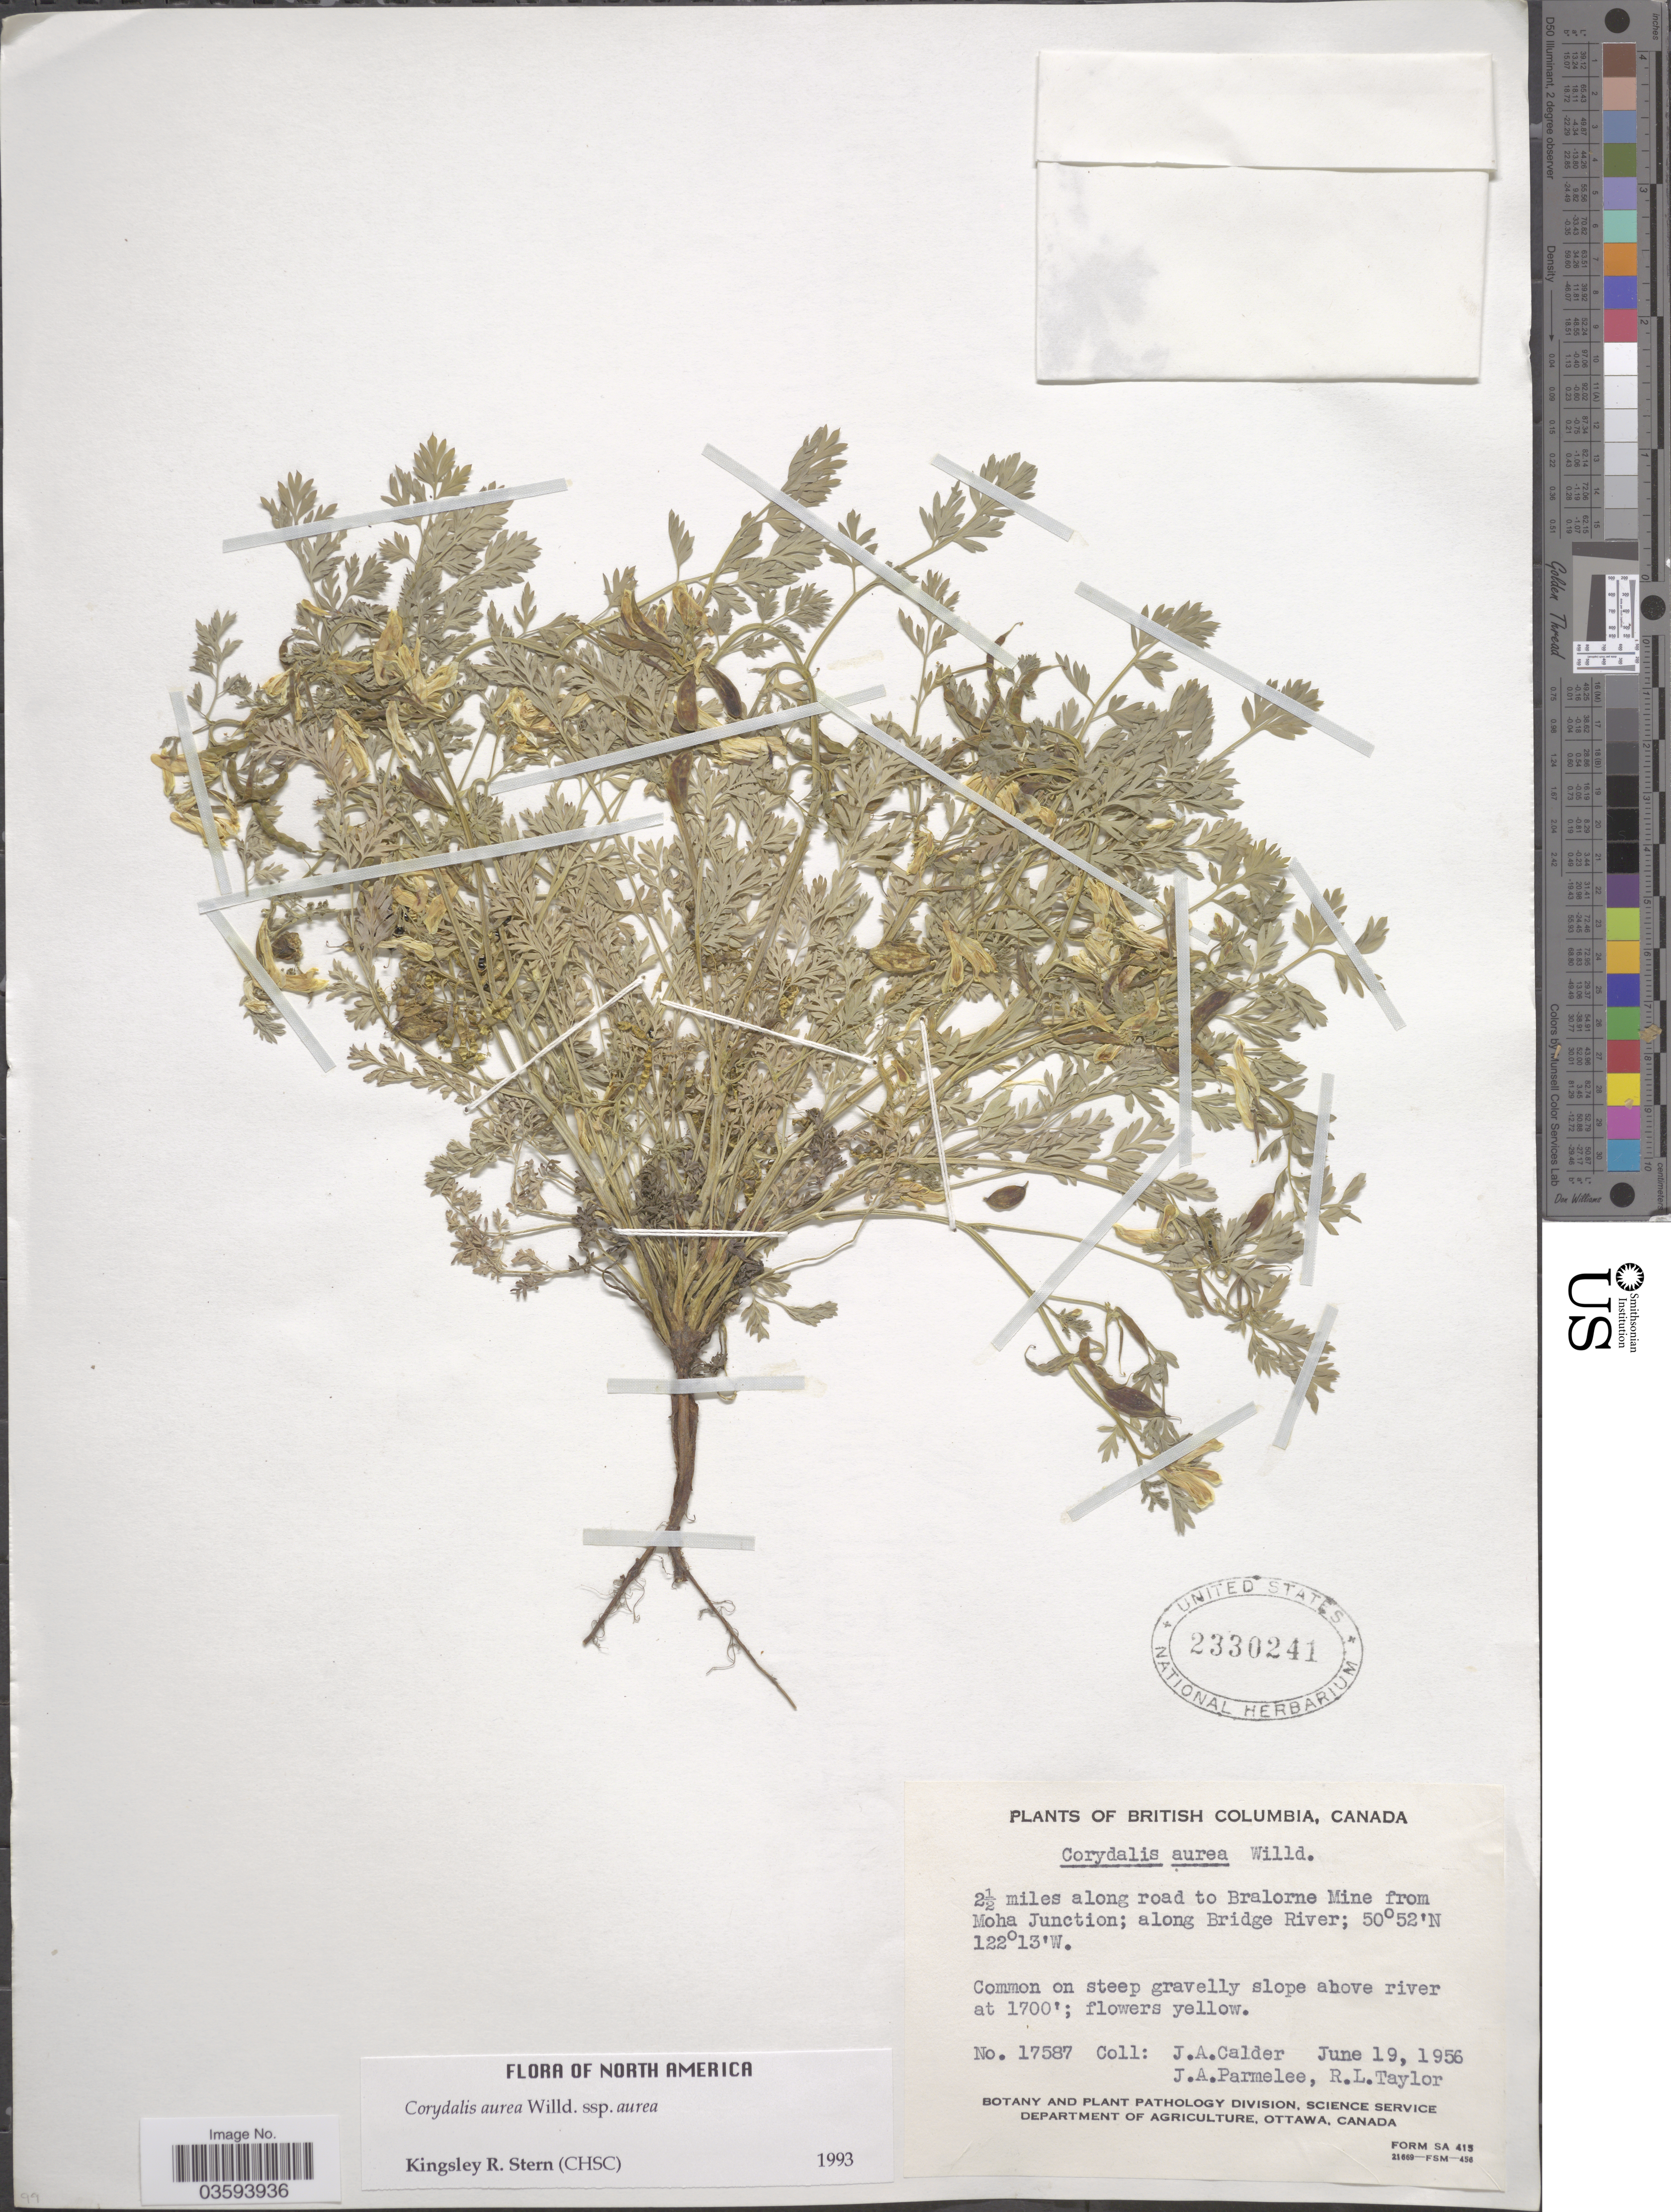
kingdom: Plantae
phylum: Tracheophyta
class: Magnoliopsida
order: Ranunculales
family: Papaveraceae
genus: Corydalis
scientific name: Corydalis aurea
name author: Willd.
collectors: J. A. Calder, J. A. Parmelee & R. Taylor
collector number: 17587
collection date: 1956-06-19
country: Canada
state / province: British Columbia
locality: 2½ miles along road to Bralorne Mine from Moha Junction; along Bridge River.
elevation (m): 518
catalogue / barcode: US 2330241